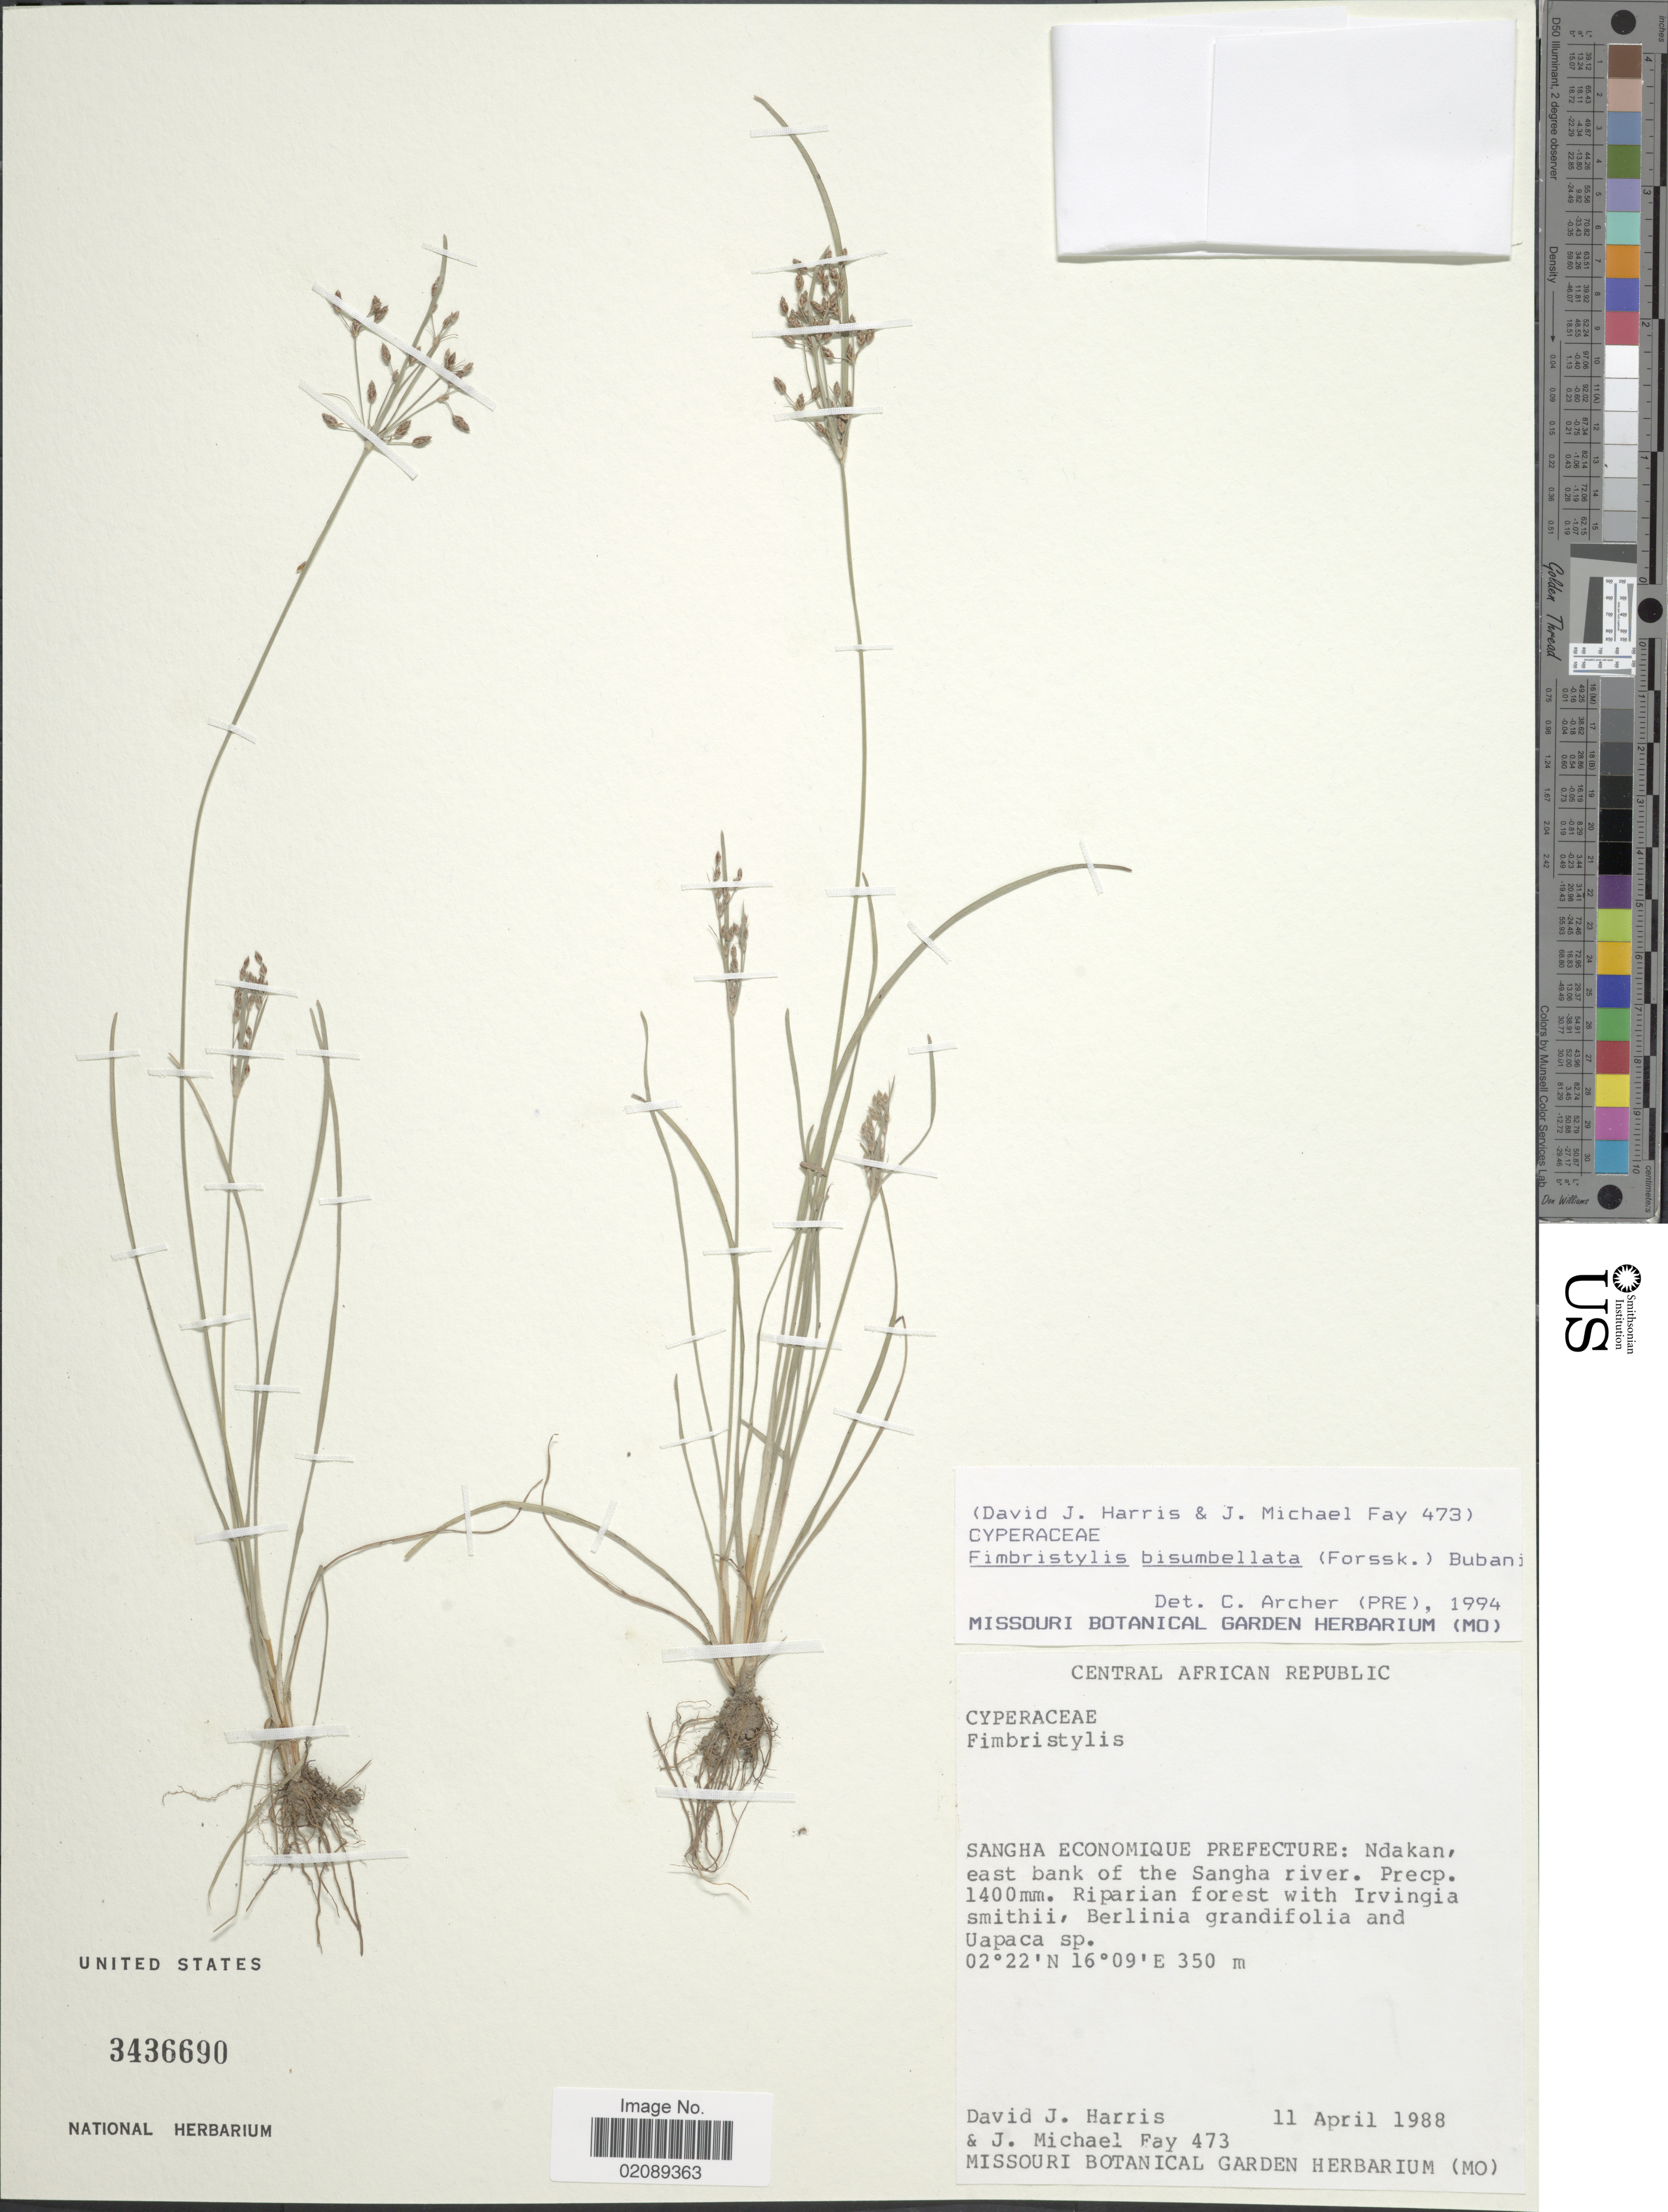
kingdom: Plantae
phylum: Tracheophyta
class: Liliopsida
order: Poales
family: Cyperaceae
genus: Fimbristylis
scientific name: Fimbristylis bisumbellata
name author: (Forssk.) Bubani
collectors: D. J. Harris & J. M. Fay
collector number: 473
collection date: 1988-04-11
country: Central African Republic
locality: Sangha Economique Prefecture: Ndakan, east bank of the Sangha river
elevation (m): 350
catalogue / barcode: US 3436690